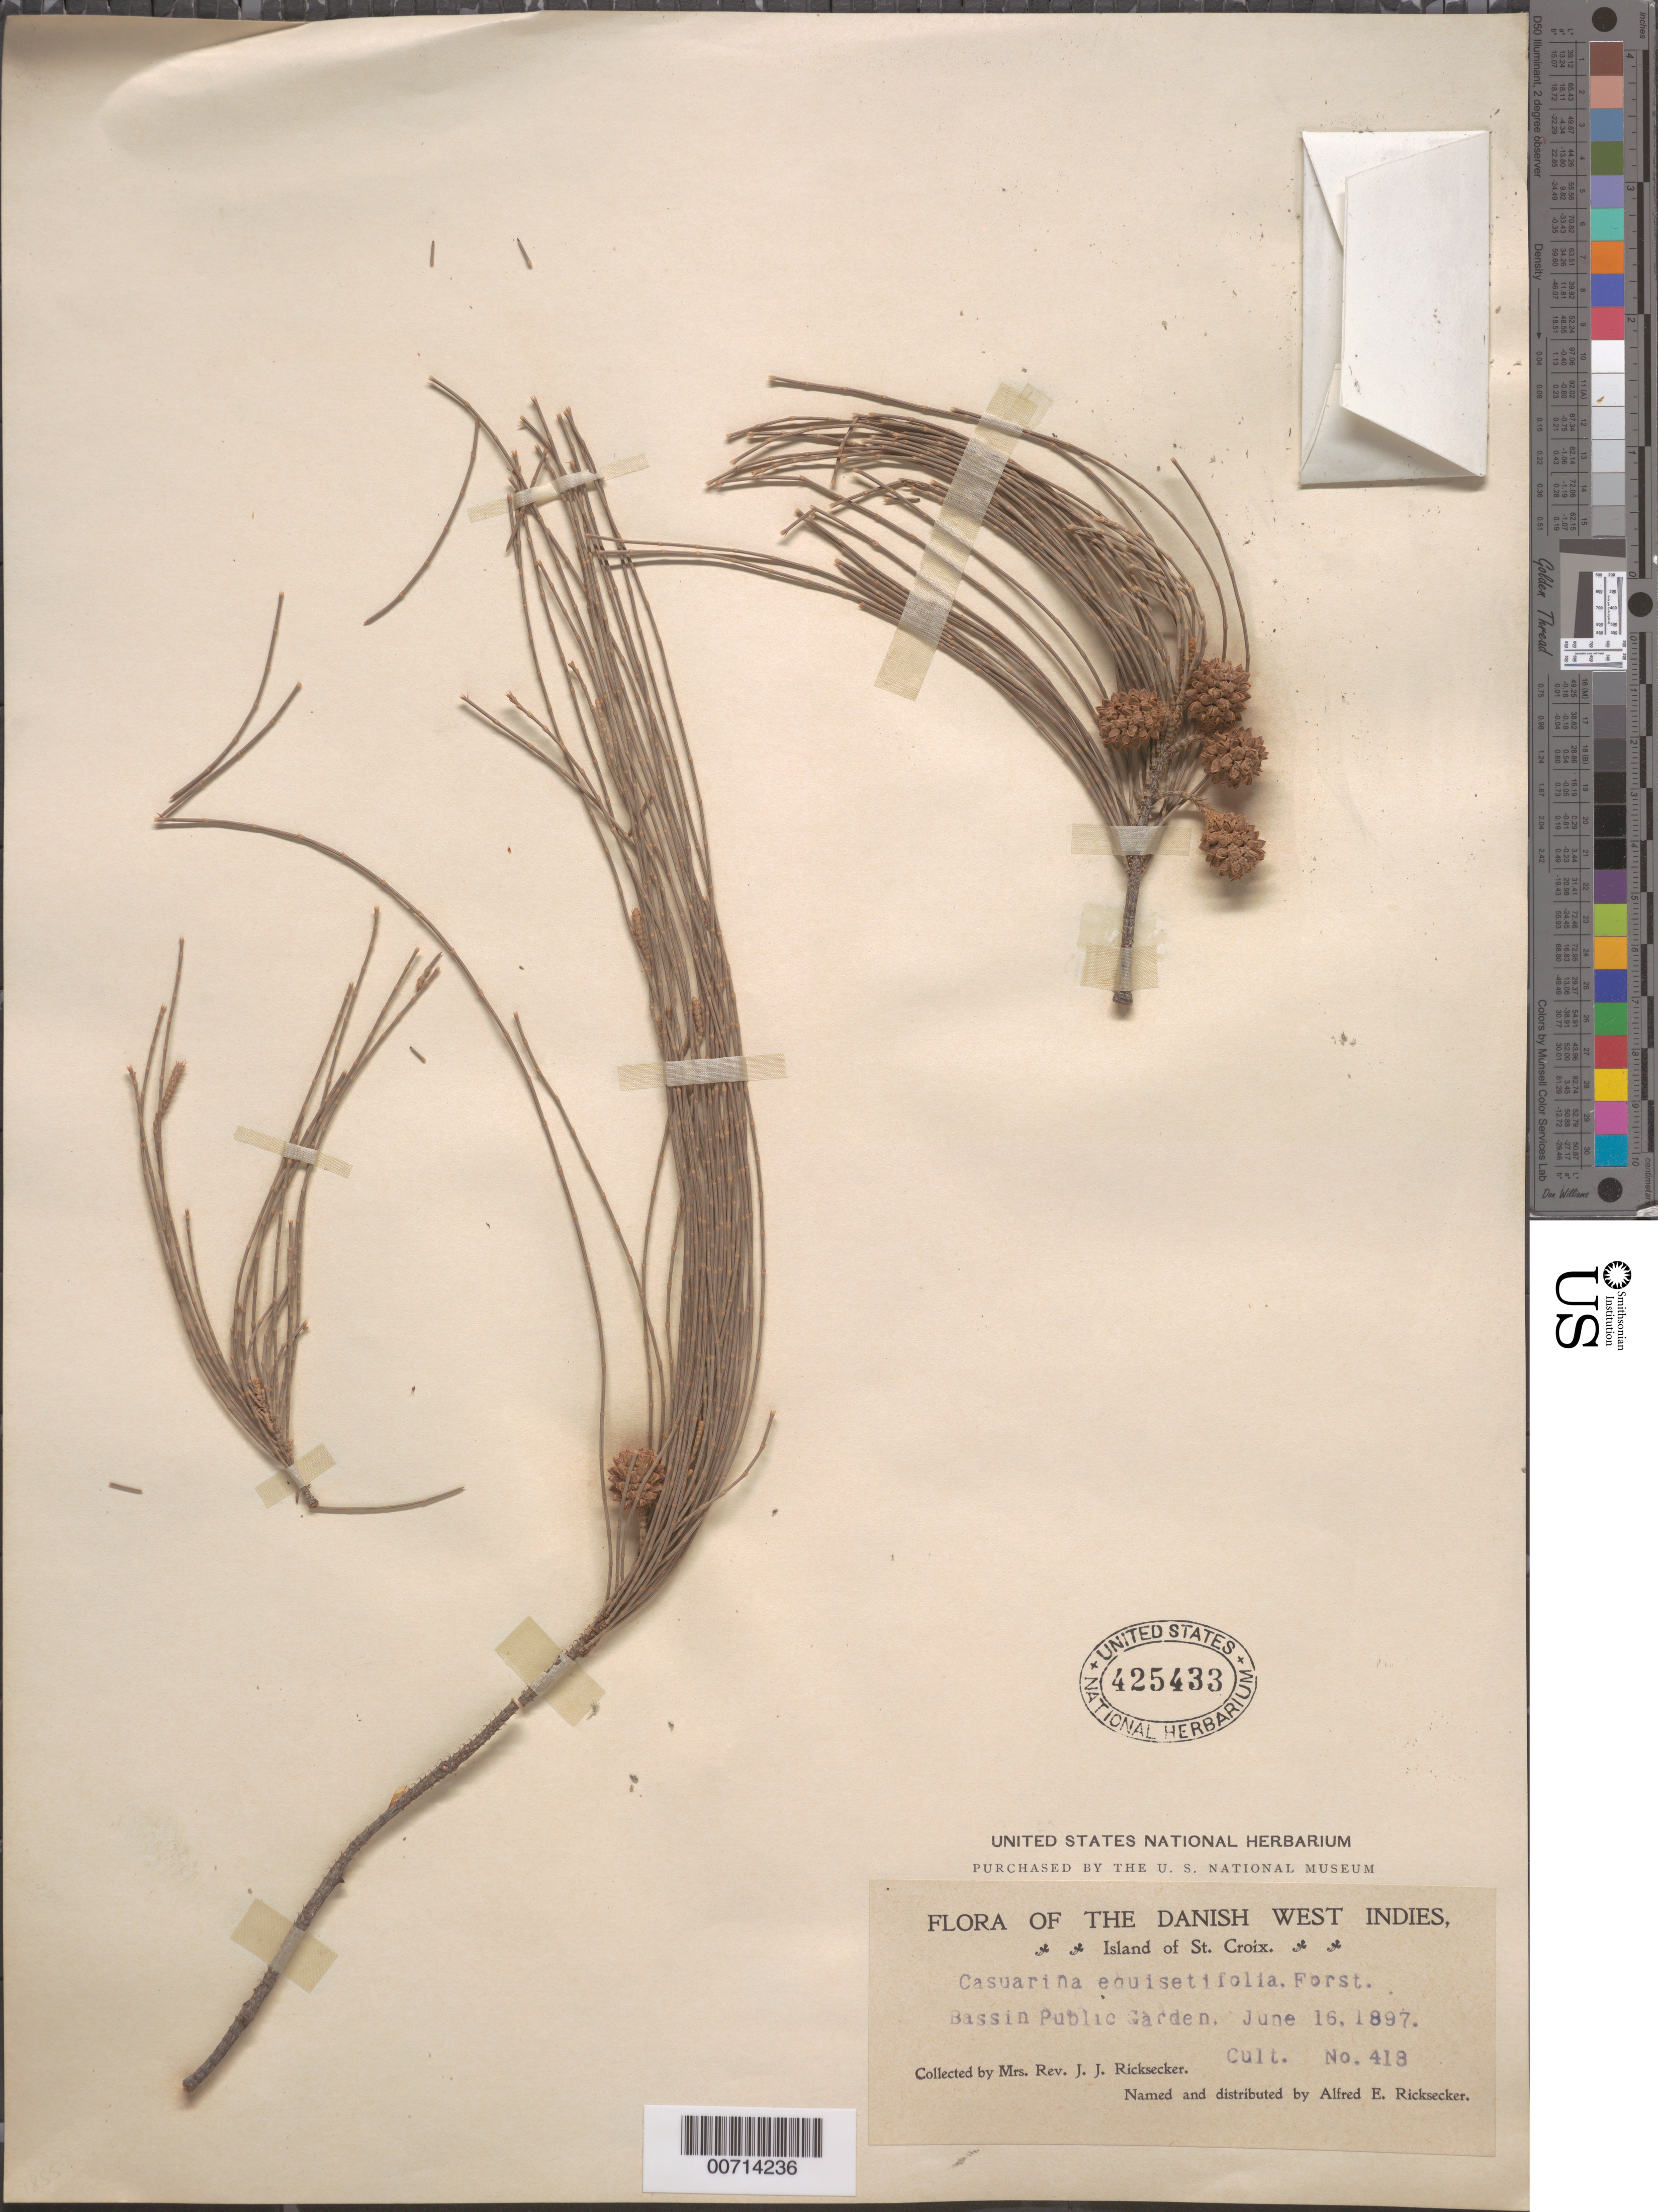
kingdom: Plantae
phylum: Tracheophyta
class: Magnoliopsida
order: Fagales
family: Casuarinaceae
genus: Casuarina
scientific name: Casuarina equisetifolia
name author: L.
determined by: Ricksecker, A. E.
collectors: L. A. Ricksecker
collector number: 418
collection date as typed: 16 Jun 1897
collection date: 1897-06-16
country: U.S. Virgin Islands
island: St. Croix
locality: Bassin Public Garden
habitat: Garden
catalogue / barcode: US 425433